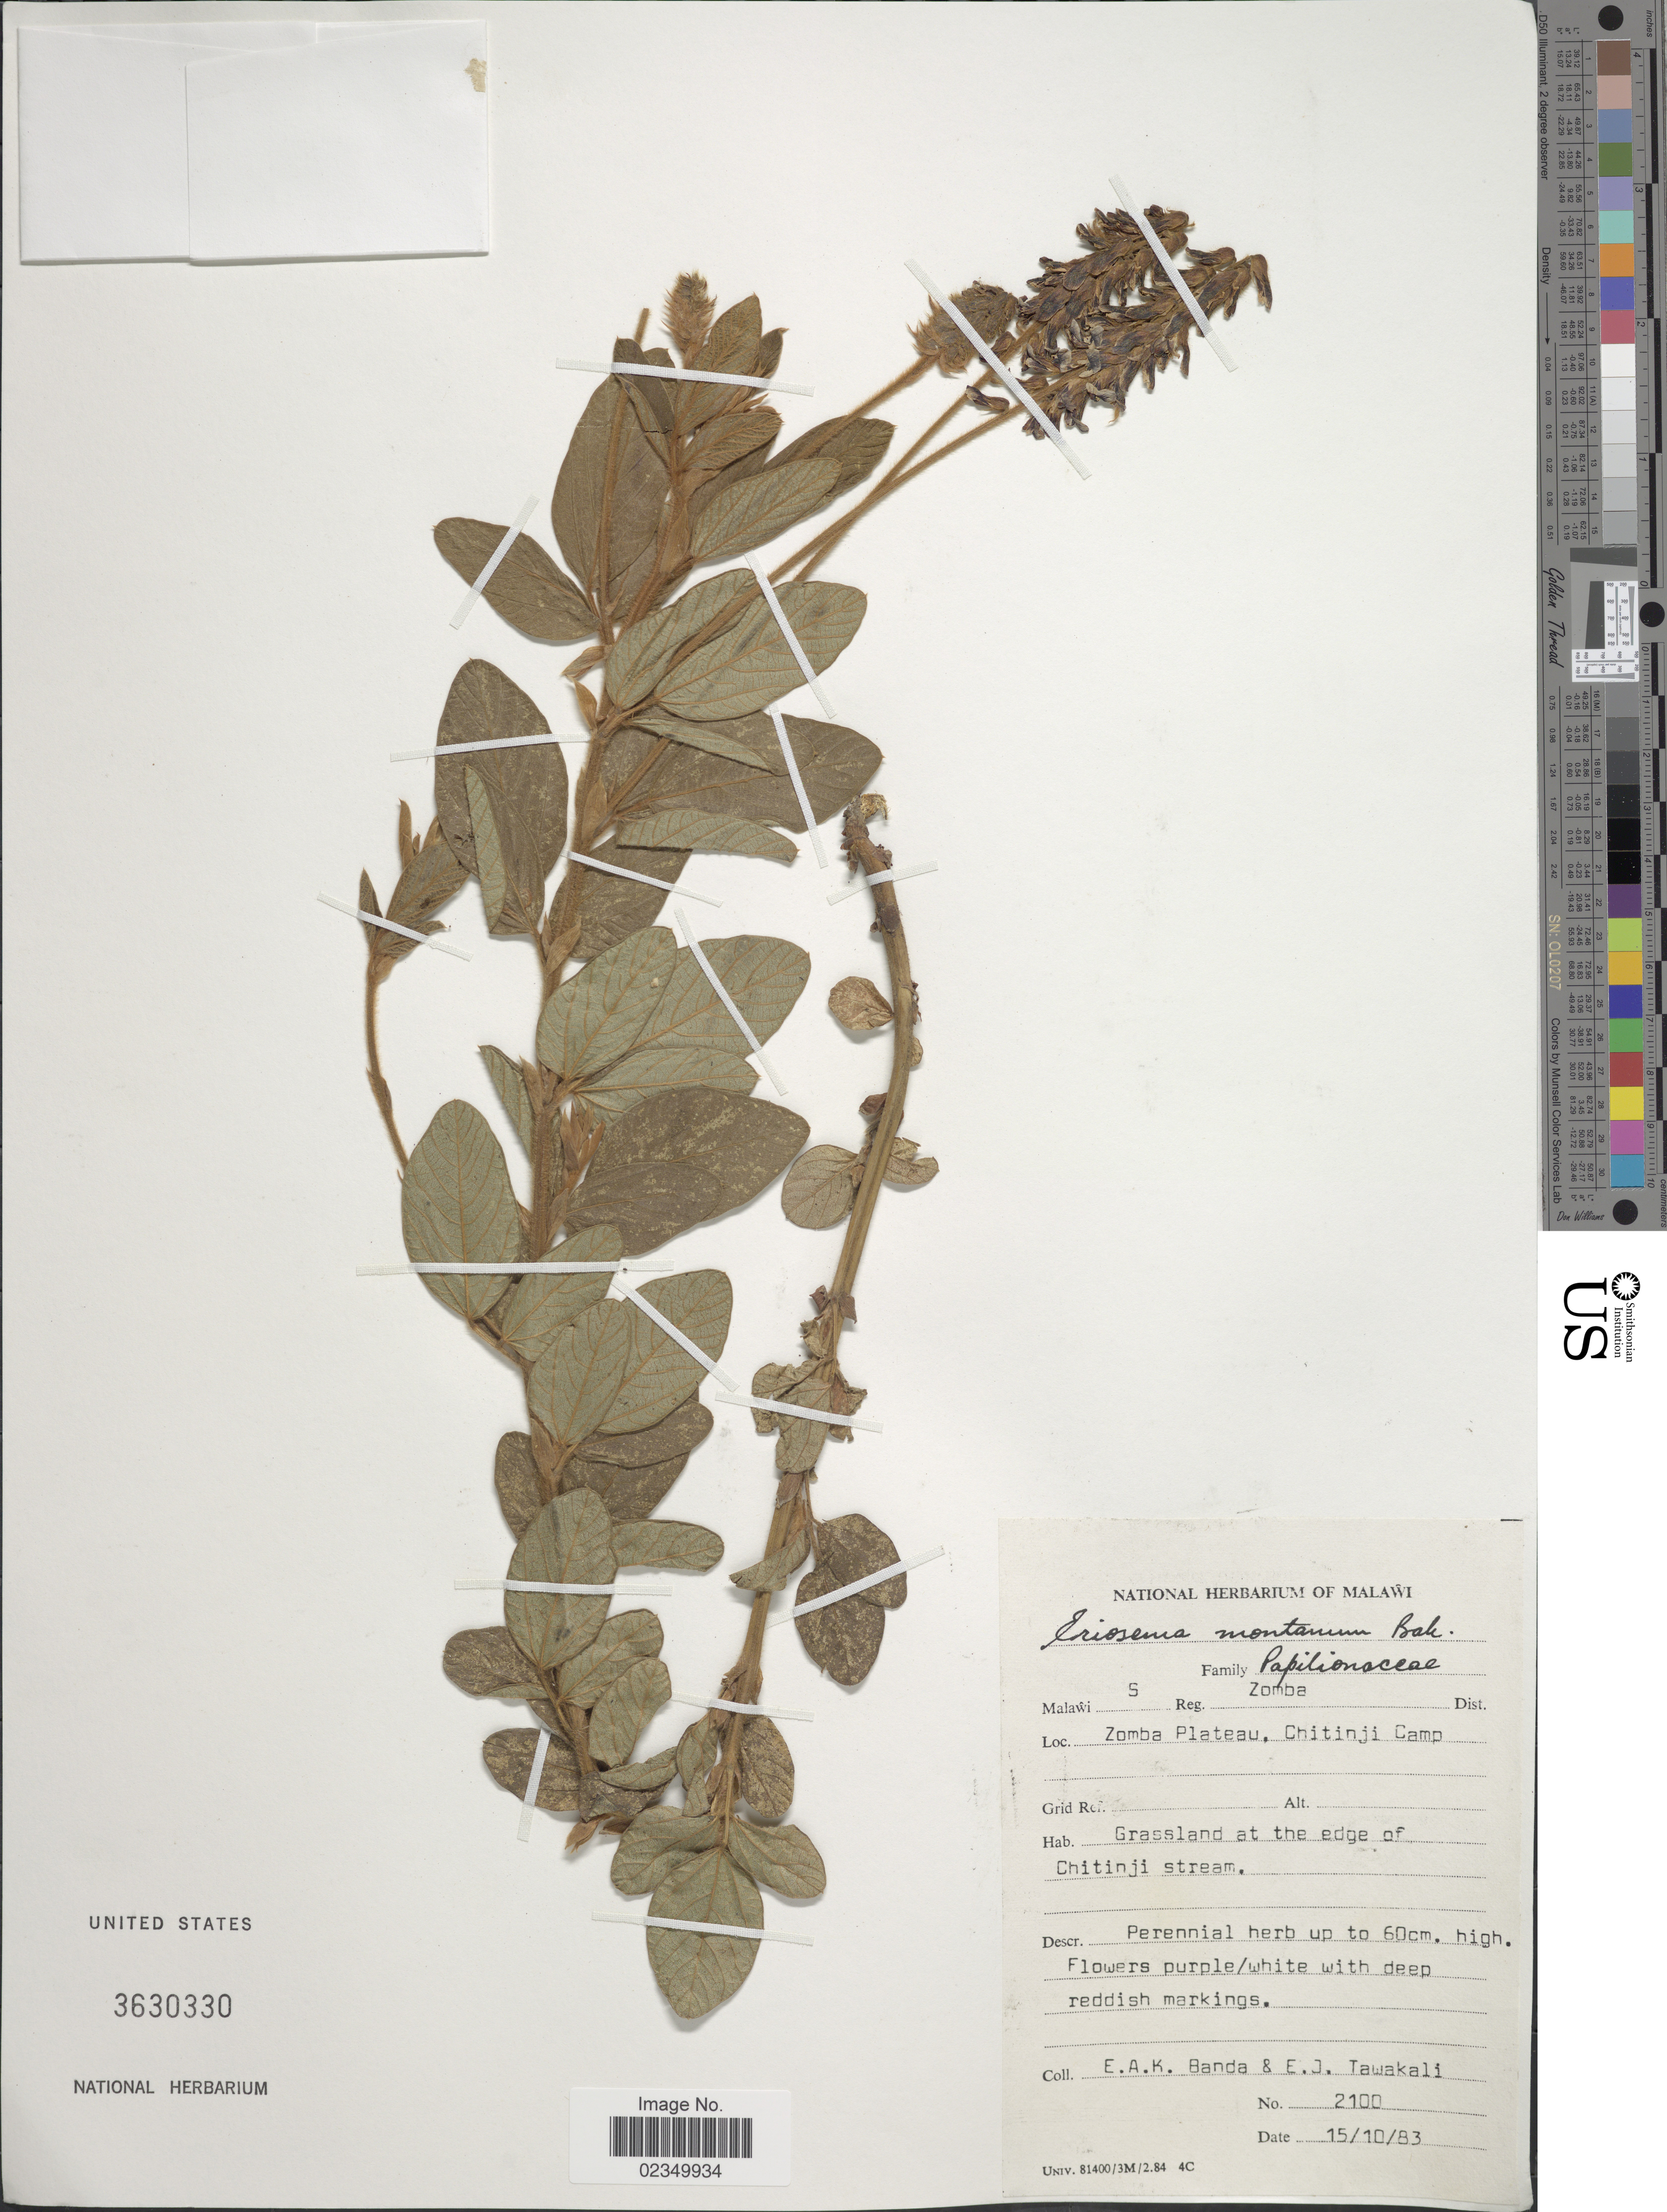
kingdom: Plantae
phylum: Tracheophyta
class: Magnoliopsida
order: Fabales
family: Fabaceae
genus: Eriosema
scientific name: Eriosema montanum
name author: Baker f.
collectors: E. Banda & E. Tawakali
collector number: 2100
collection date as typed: Transcribed d/m/y: 15/10/83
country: Malawi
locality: Malawi S Reg. Zomba Dist. Zomba Plateau, Chitinji Camp, Grassland at the edge of Chitinji stream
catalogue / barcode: US 3630330